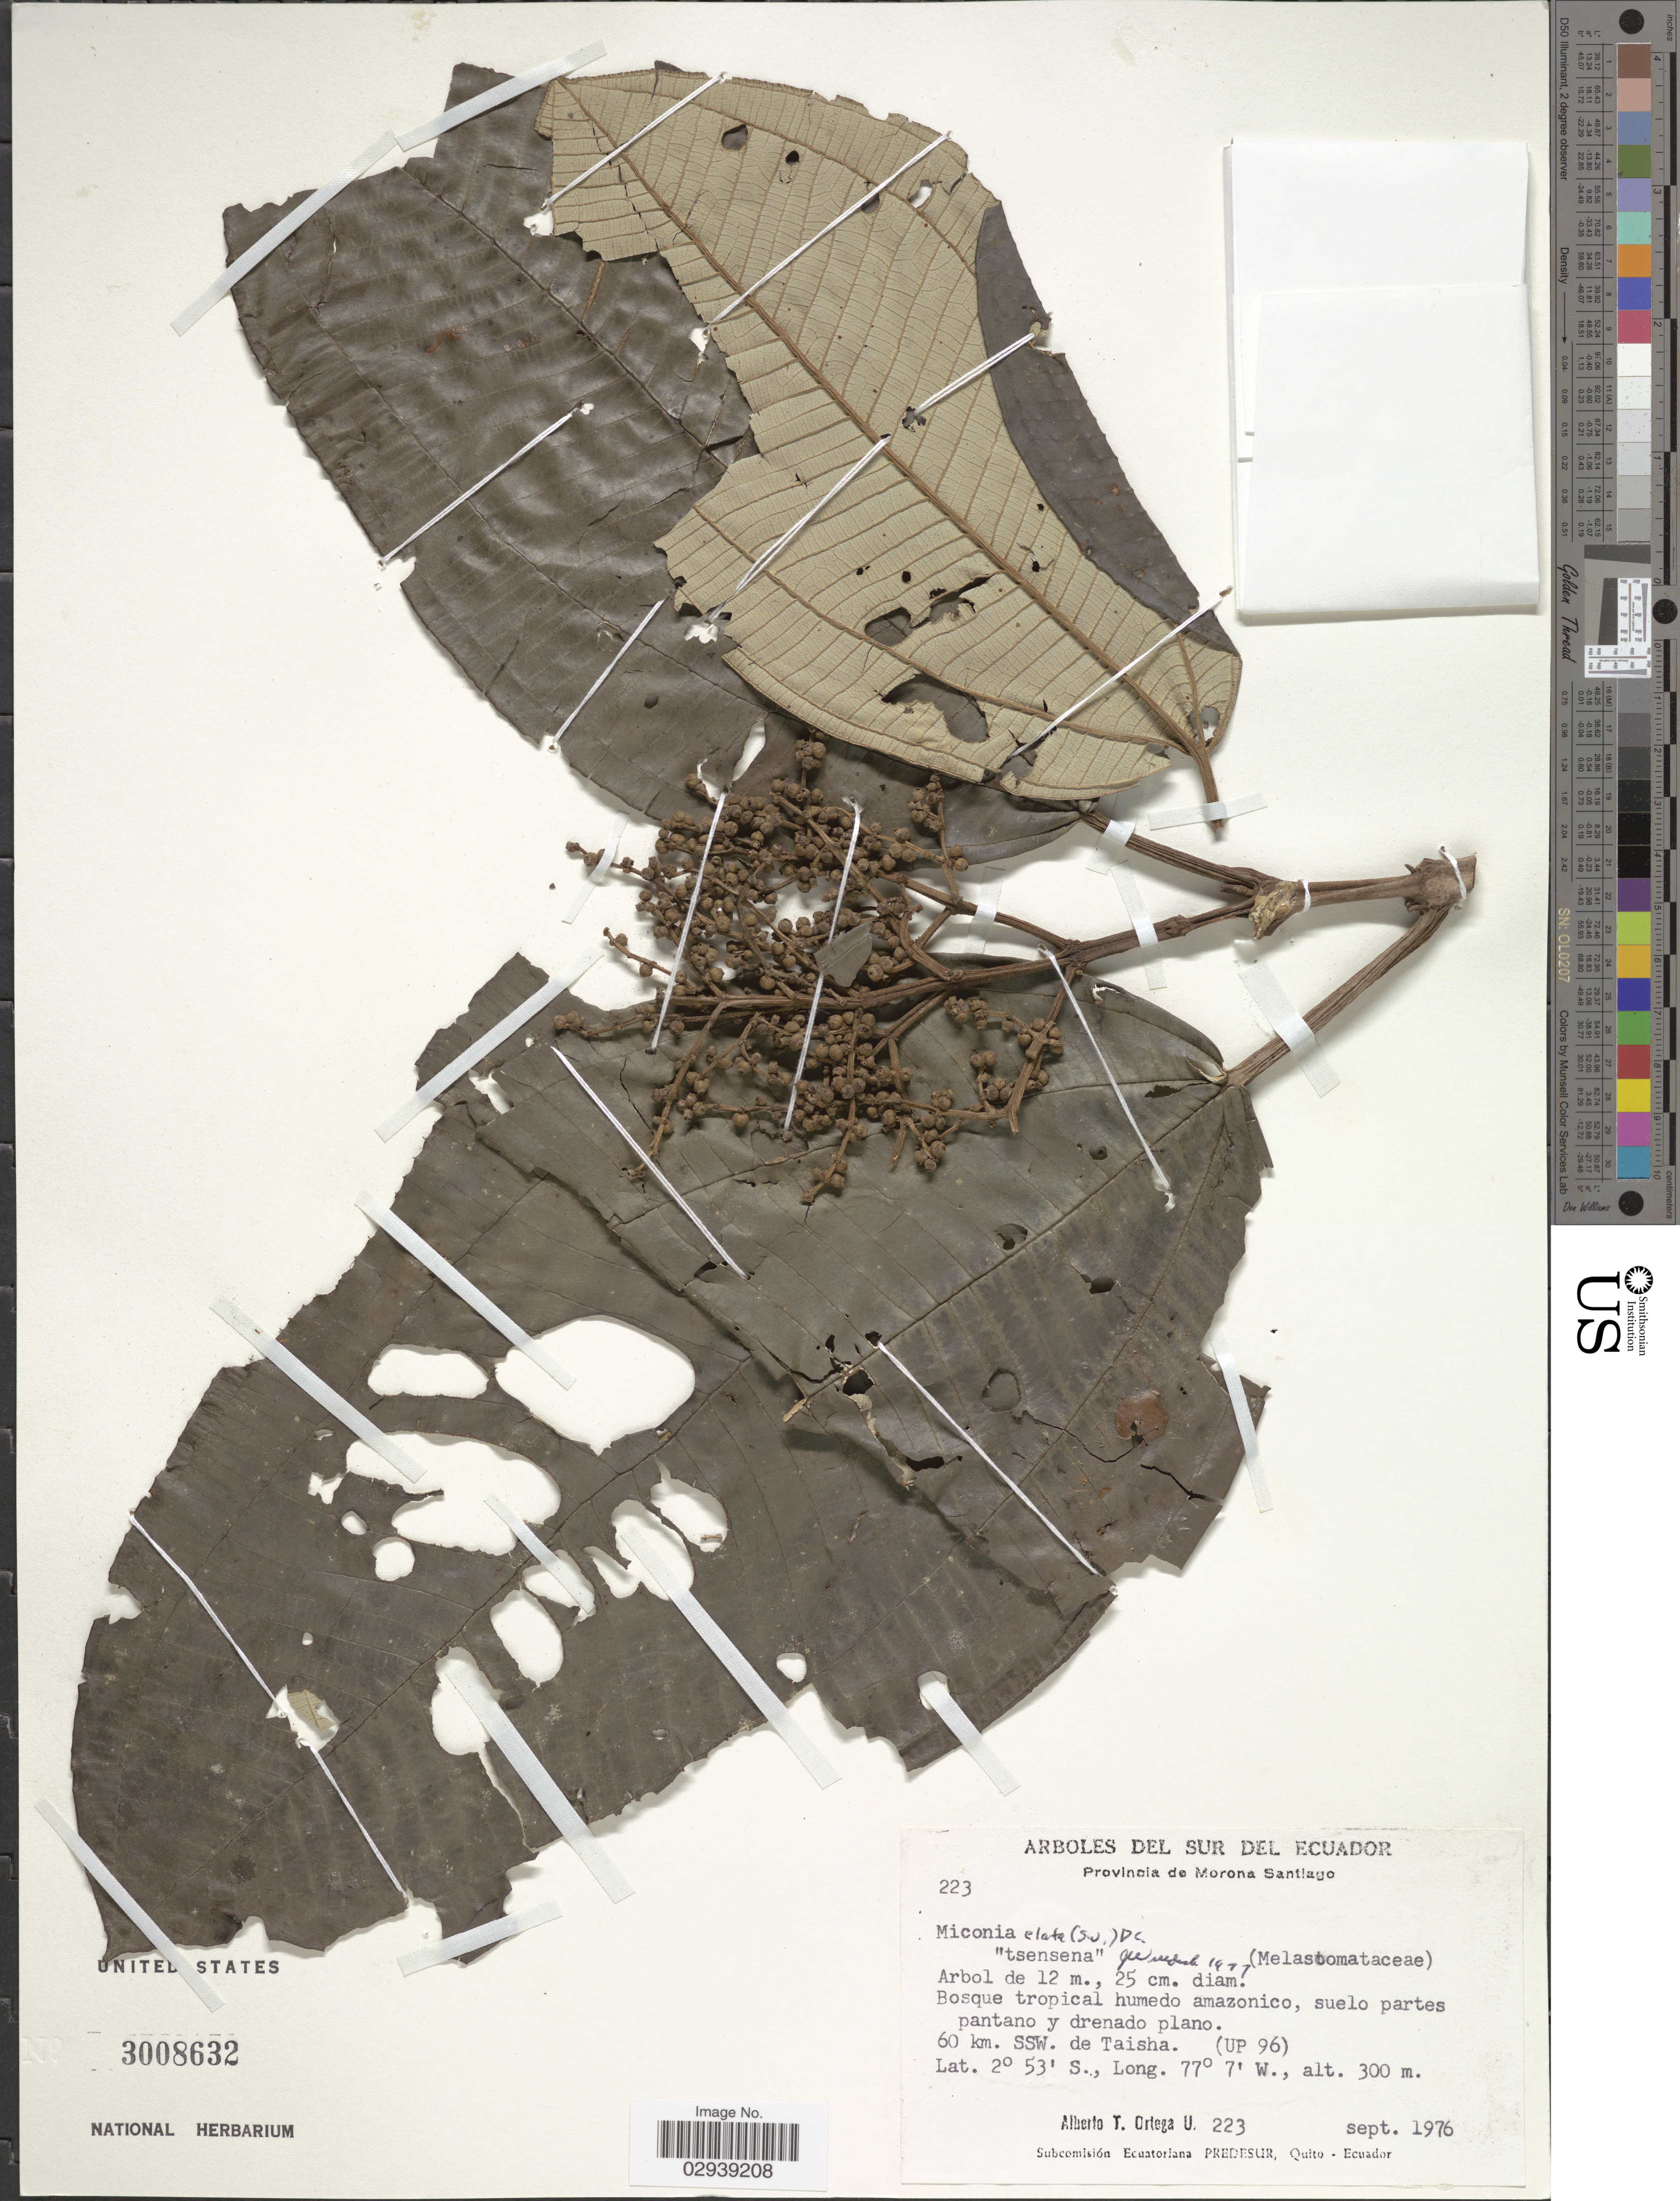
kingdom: Plantae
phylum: Tracheophyta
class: Magnoliopsida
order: Myrtales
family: Melastomataceae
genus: Miconia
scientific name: Miconia elata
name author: (Sw.) DC.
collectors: A. T. Ortega U.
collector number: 223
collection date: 1976-09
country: Ecuador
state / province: Morona-Santiago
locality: Sur del Ecuador. 60 km. SSW. de Taisha. (UP 96).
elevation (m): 300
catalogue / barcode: US 3008632